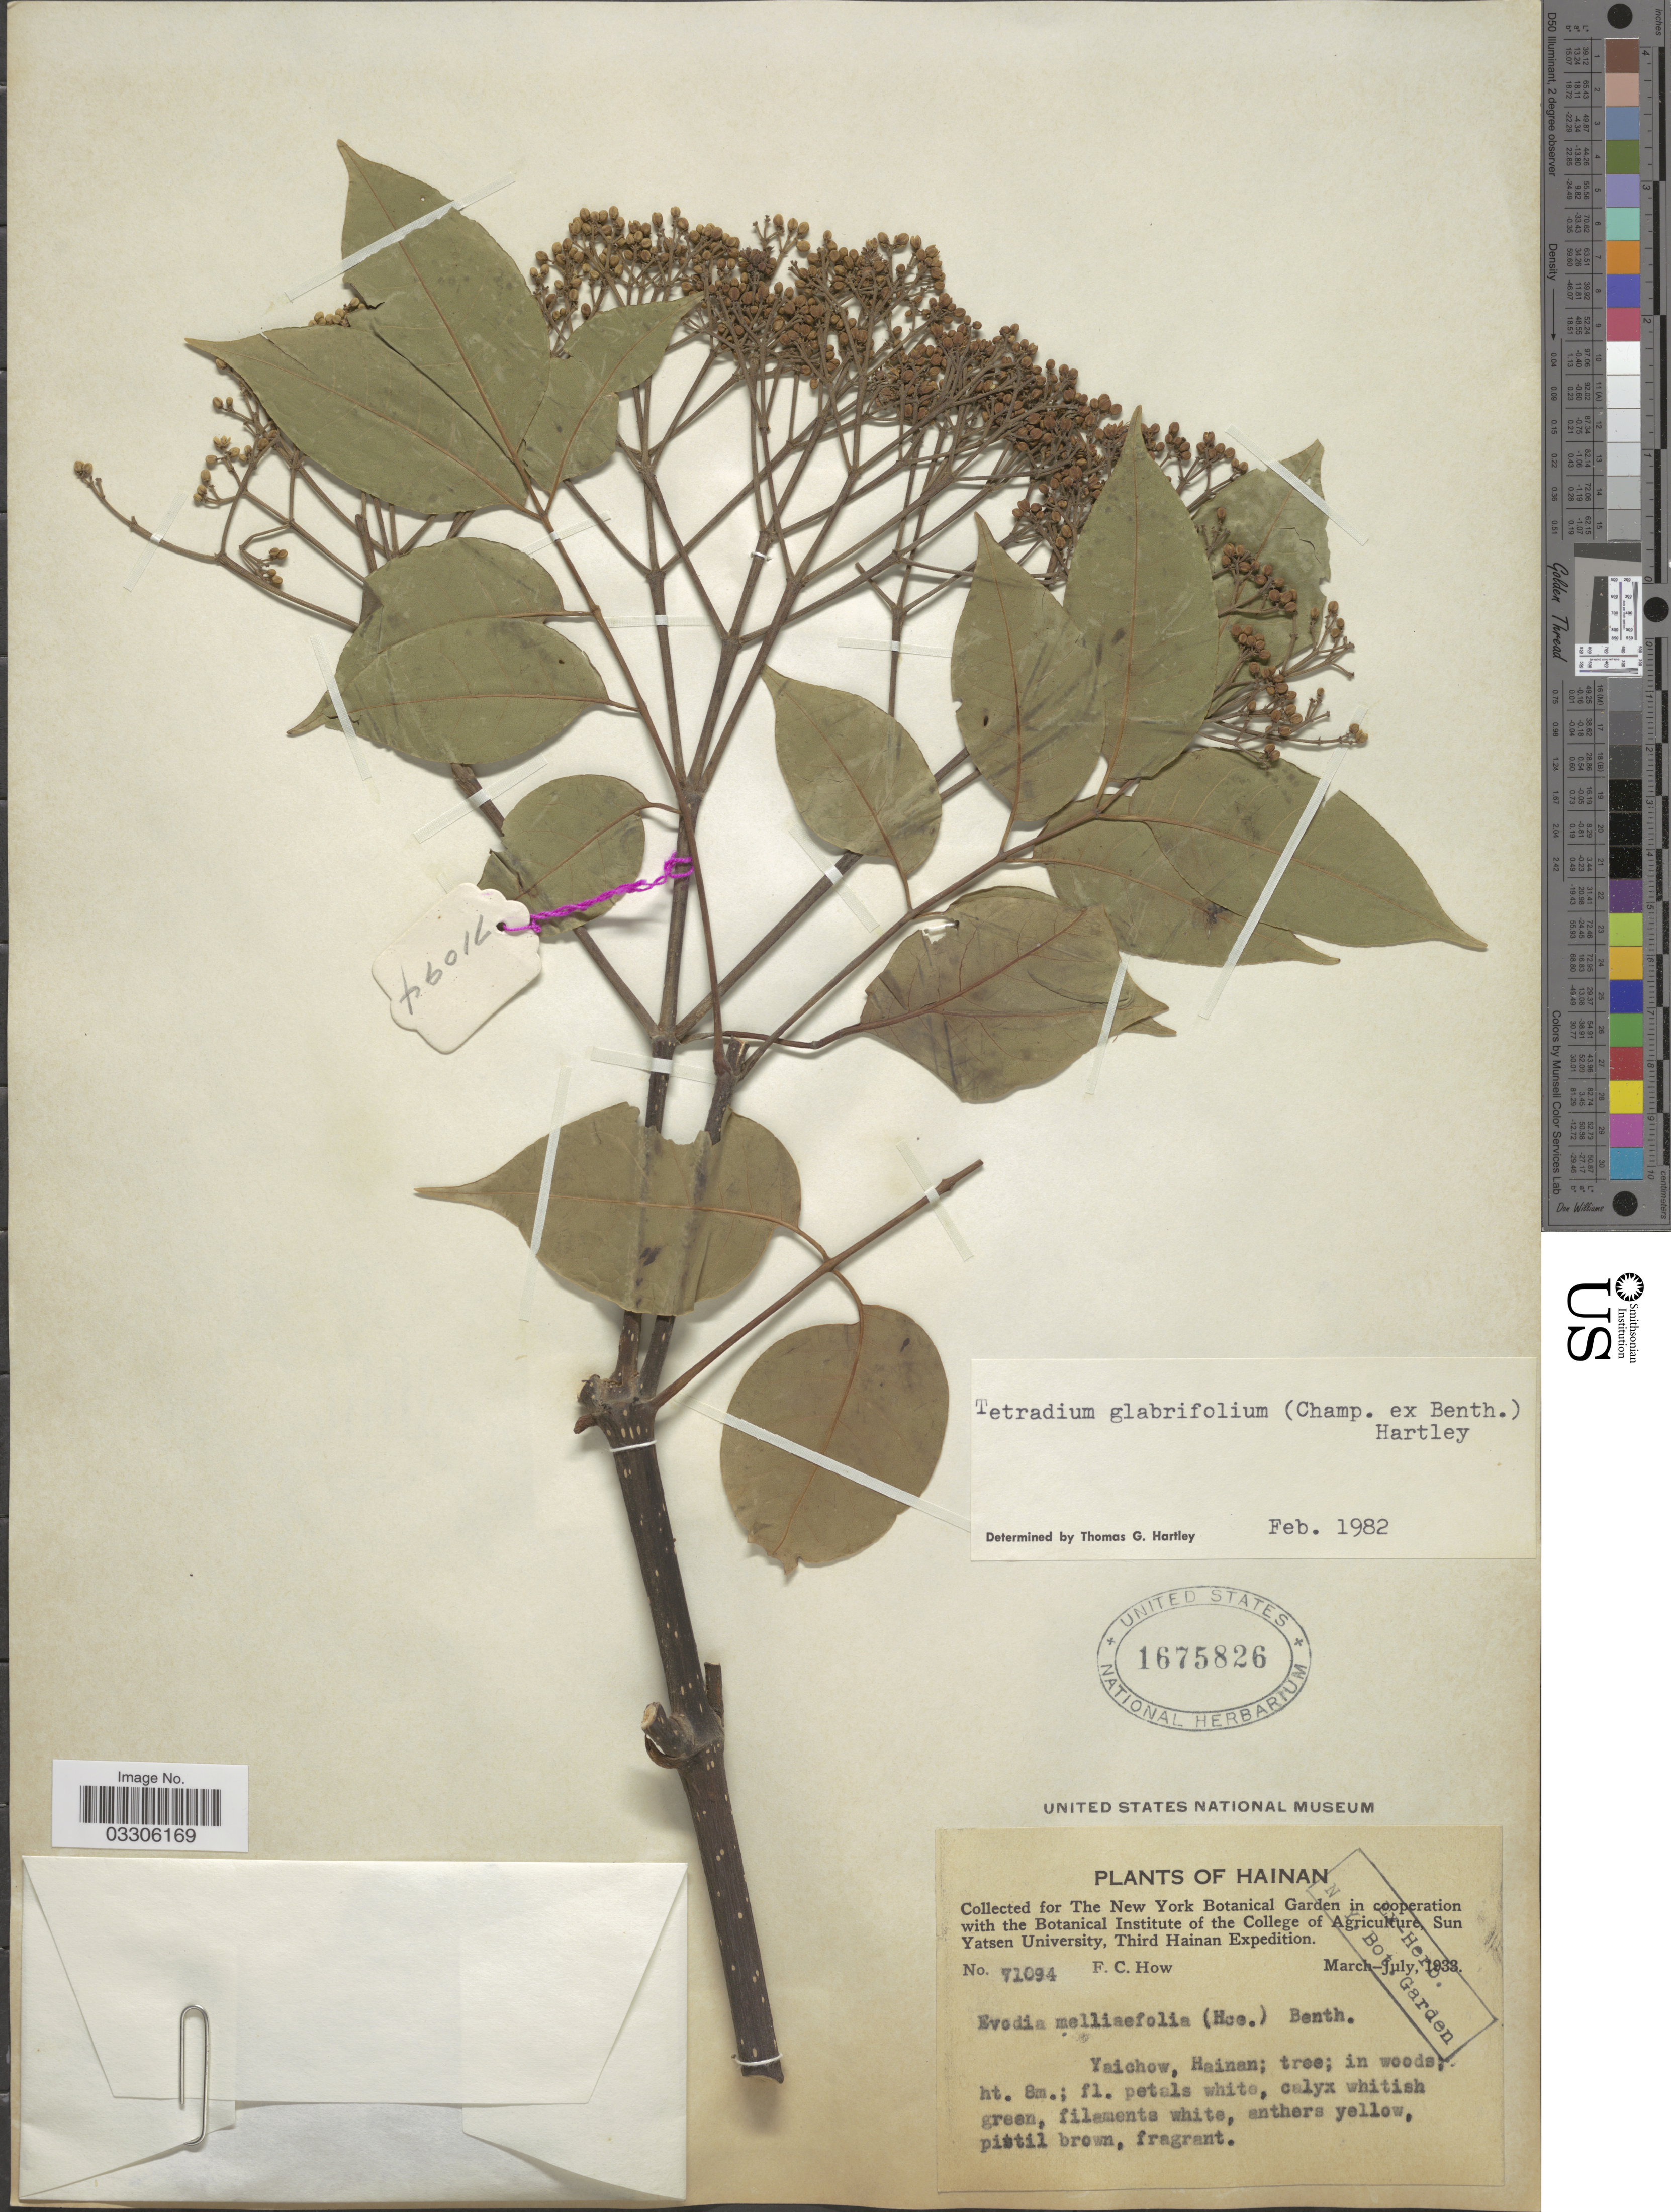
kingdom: Plantae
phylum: Tracheophyta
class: Magnoliopsida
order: Sapindales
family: Rutaceae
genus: Tetradium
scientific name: Tetradium glabrifolium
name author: (Champ. ex Benth.) T.G. Hartley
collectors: F. C. How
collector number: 71094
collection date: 1933-03/1933-07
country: China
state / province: Hainan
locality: Yaichow.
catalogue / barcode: US 1675826